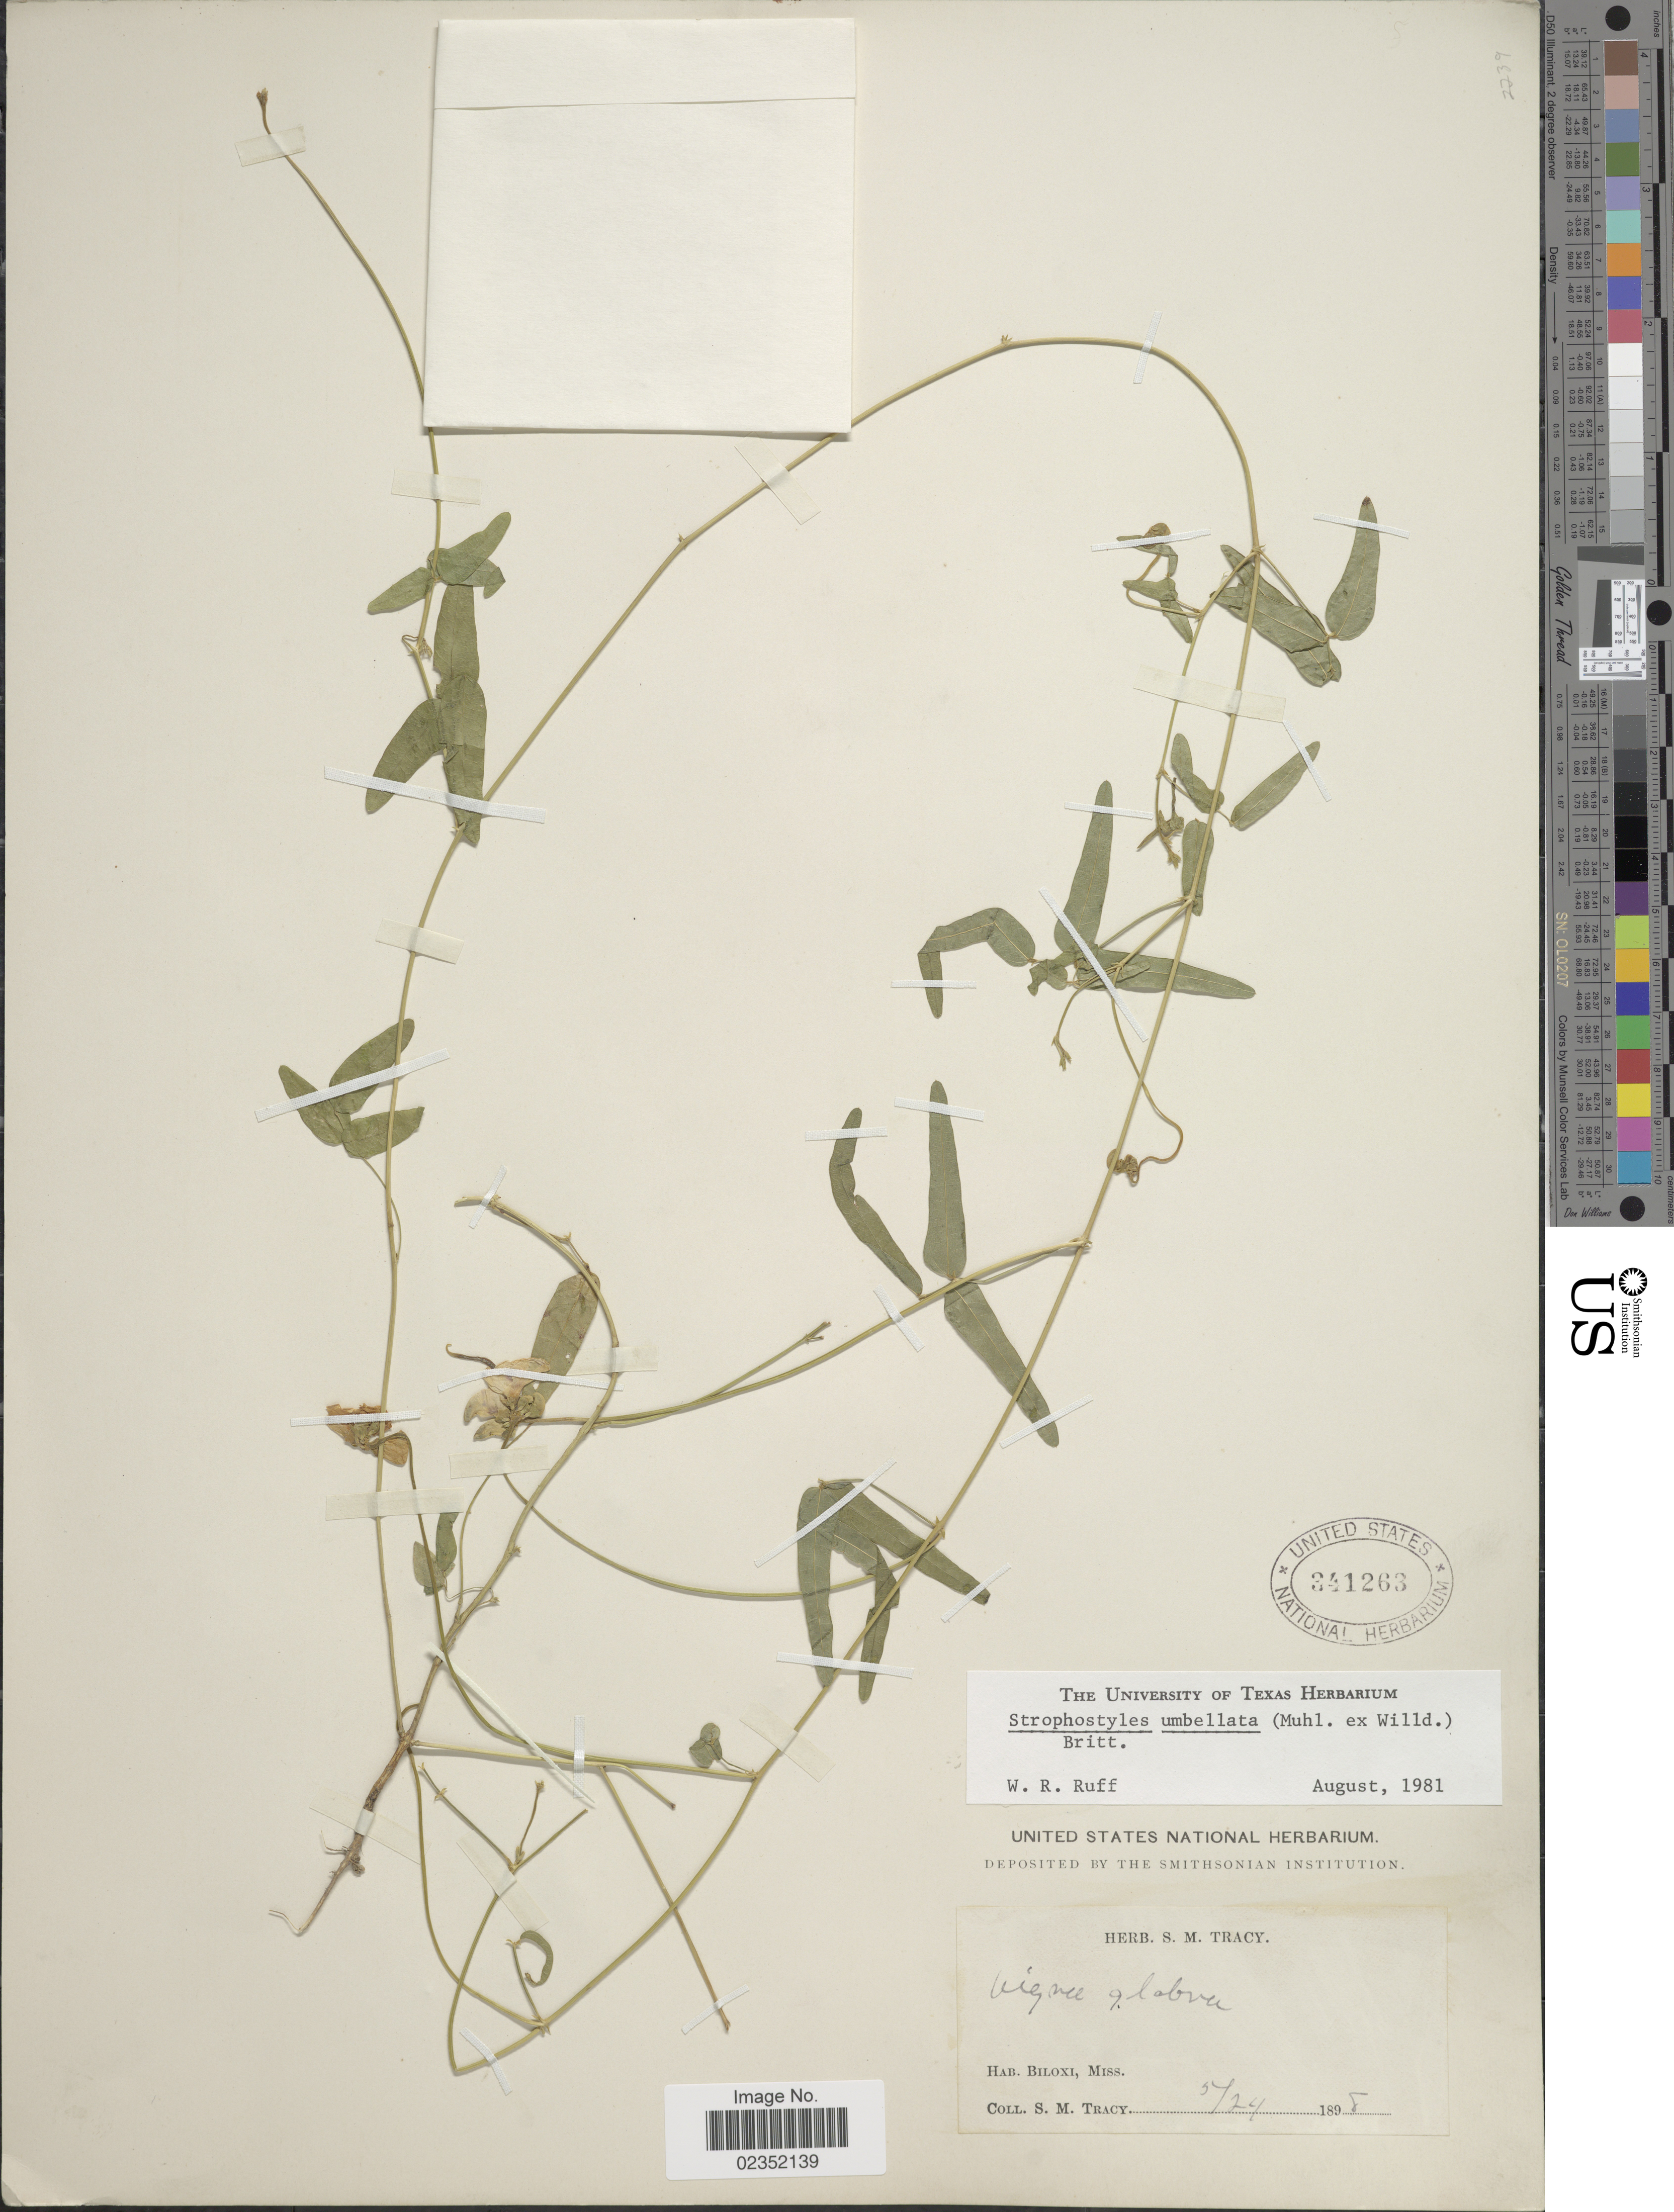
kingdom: Plantae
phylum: Tracheophyta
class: Magnoliopsida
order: Fabales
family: Fabaceae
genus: Strophostyles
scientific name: Strophostyles umbellata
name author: (Muhl. ex Willd.) Britton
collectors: S. M. Tracy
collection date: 1898-05-24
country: United States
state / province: Mississippi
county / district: Harrison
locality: Biloxi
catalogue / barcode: US 341263